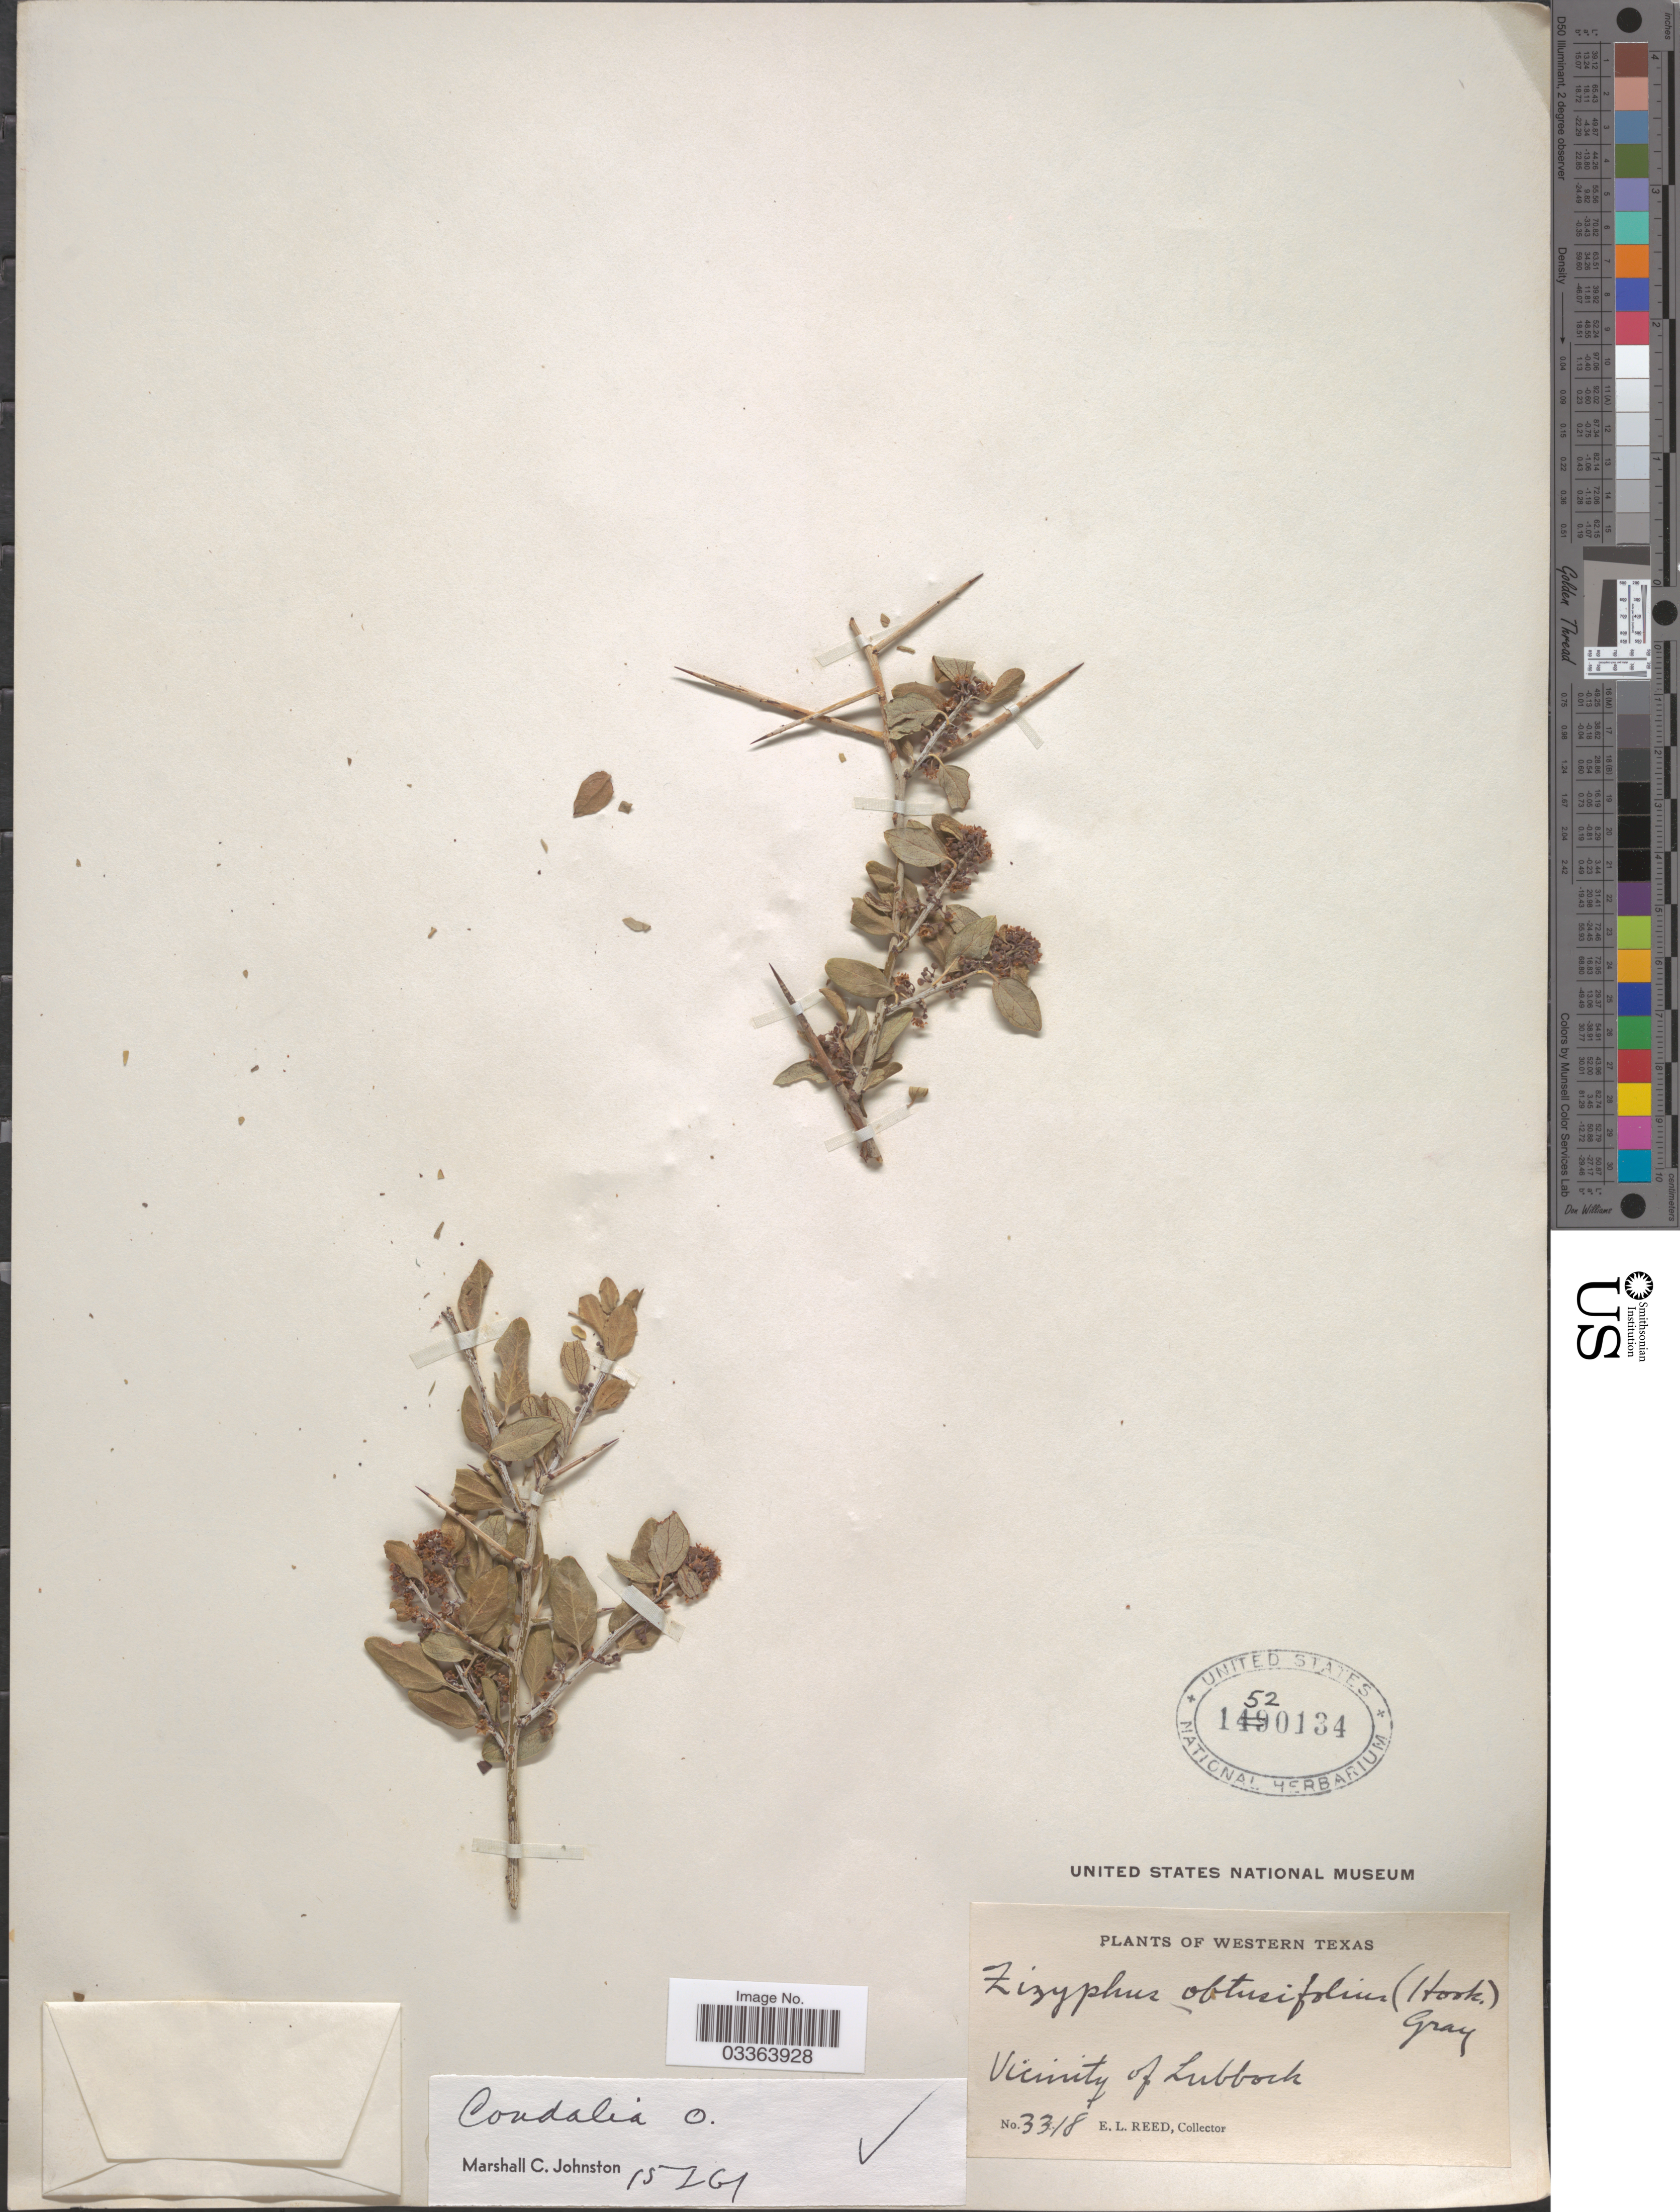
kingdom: Plantae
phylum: Tracheophyta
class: Magnoliopsida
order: Rosales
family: Rhamnaceae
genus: Sarcomphalus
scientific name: Sarcomphalus obtusifolius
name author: (Hook. ex Torr. & A. Gray) Hauenschild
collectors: E. Reed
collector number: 3318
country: United States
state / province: Texas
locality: Western Texas. Vicinity of Lubbock.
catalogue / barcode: US 1520134